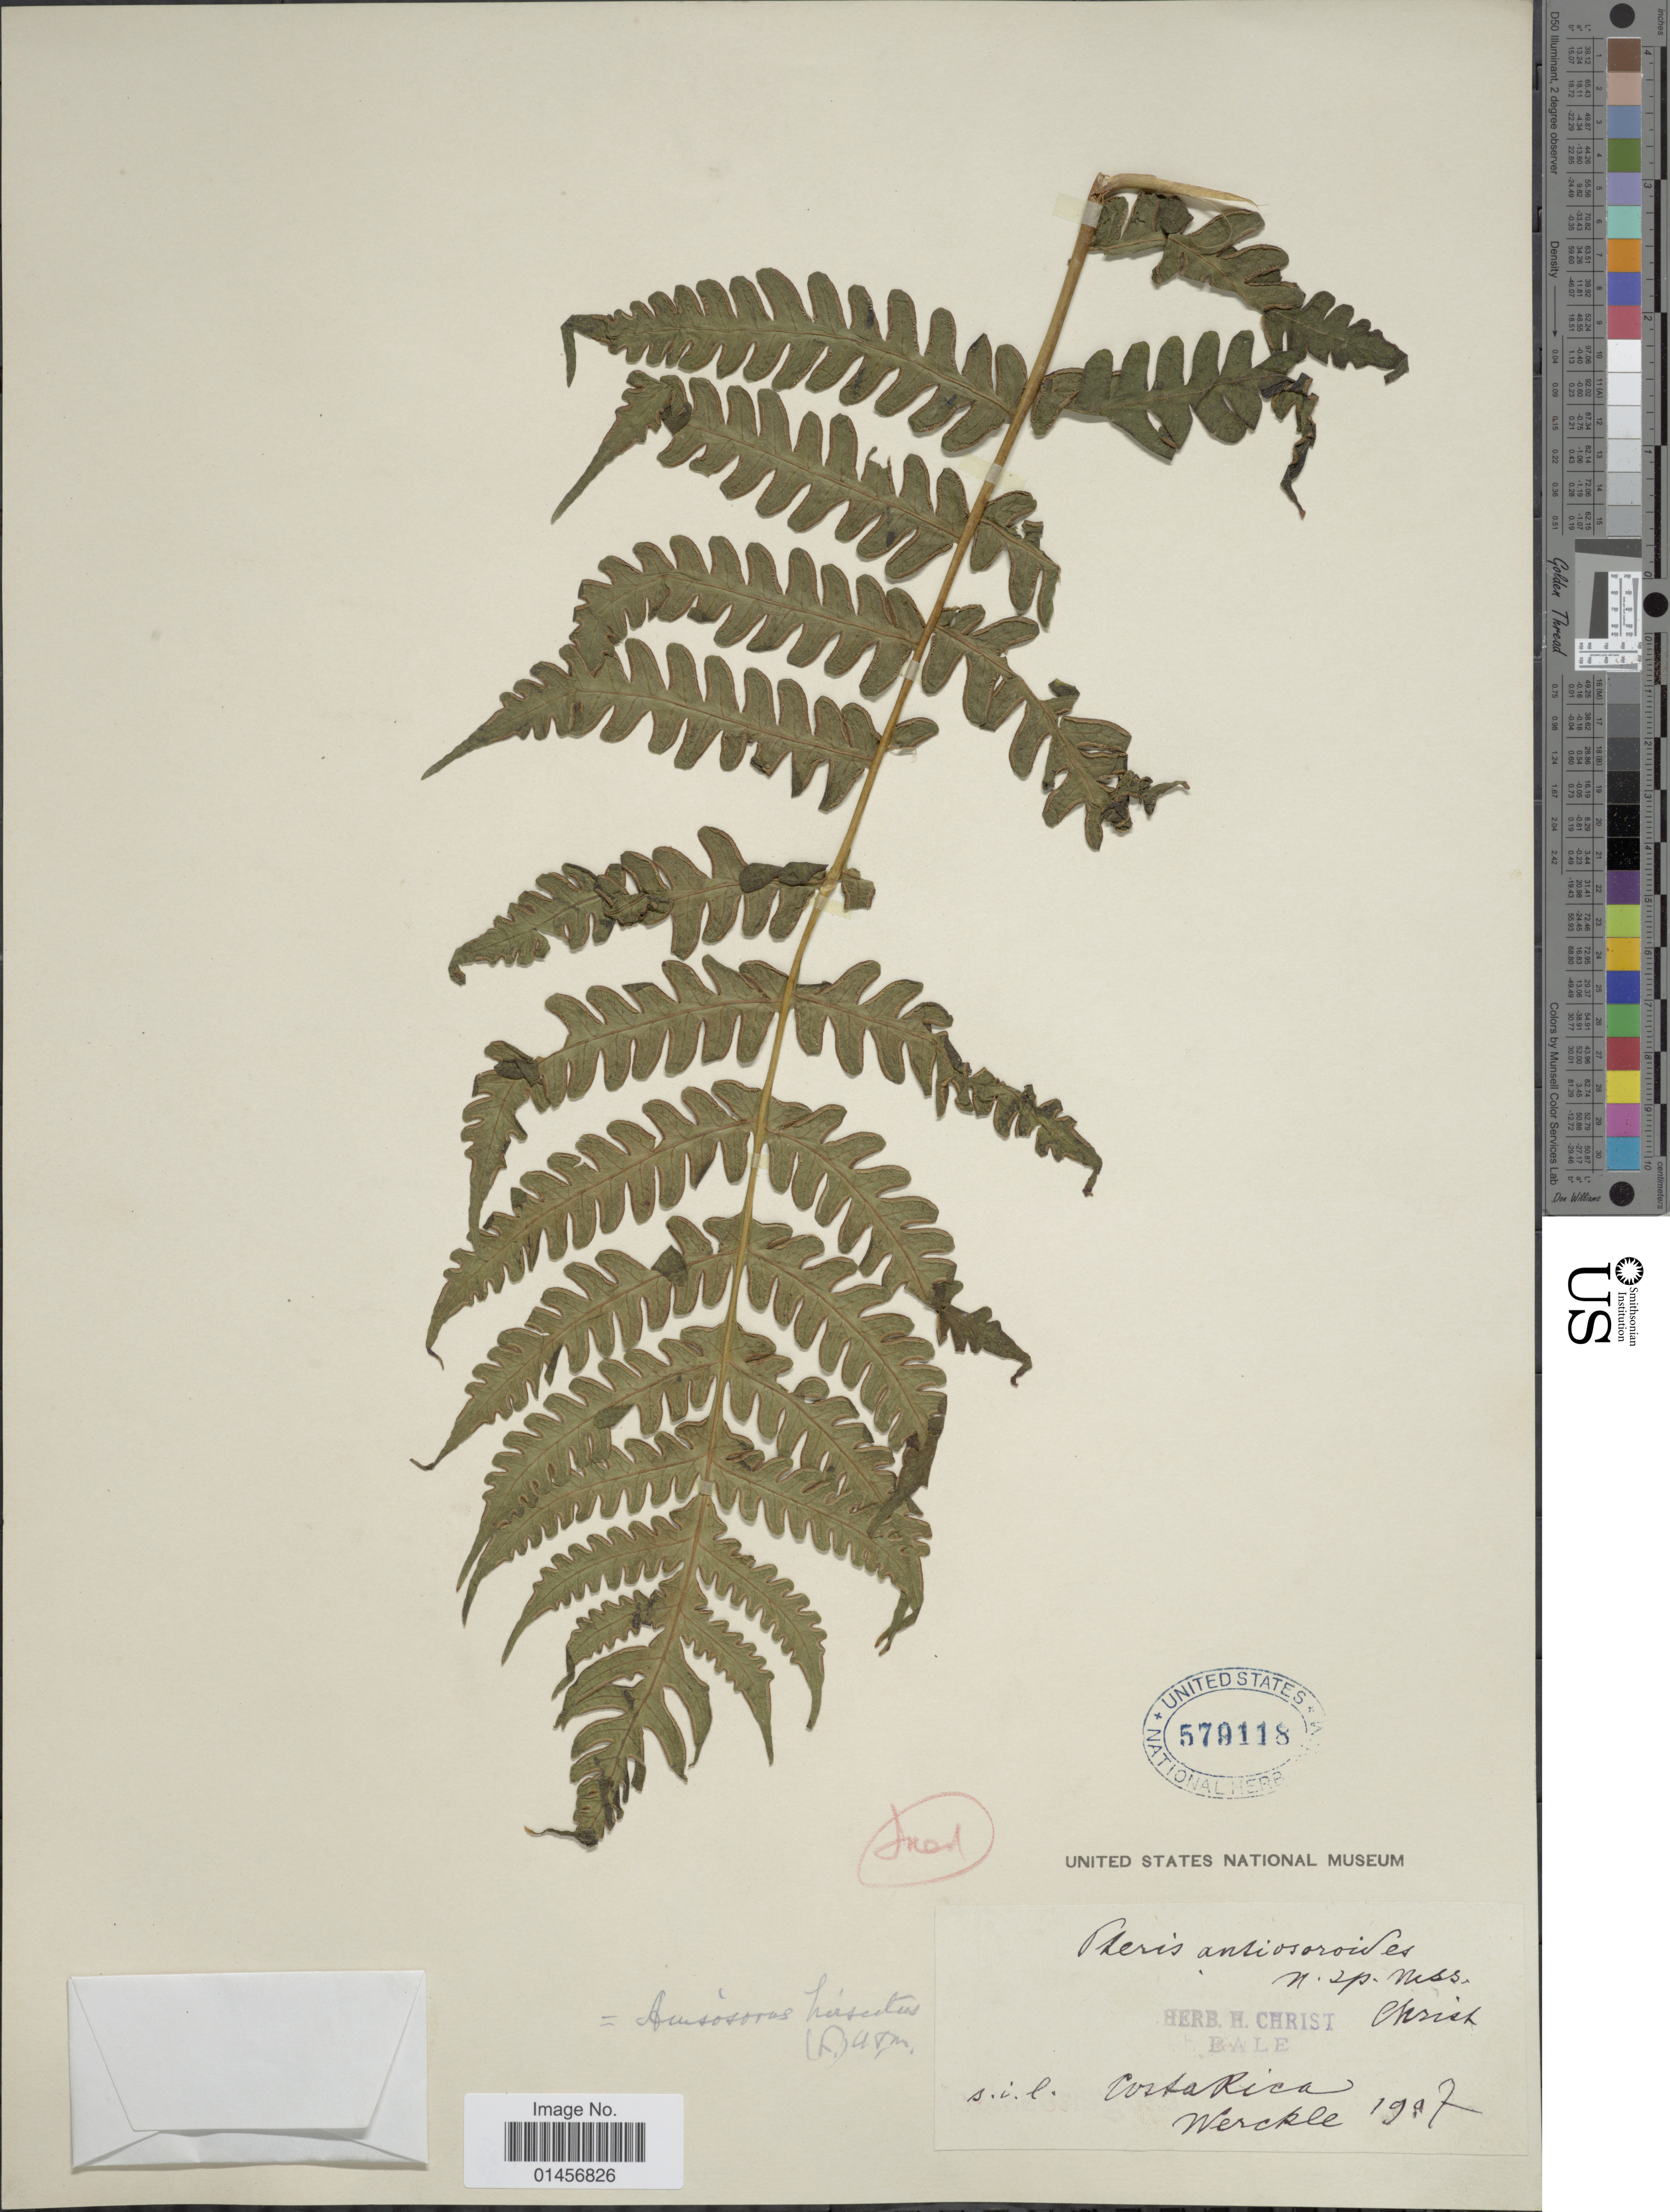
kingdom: Plantae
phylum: Tracheophyta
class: Polypodiopsida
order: Polypodiales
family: Lonchitidaceae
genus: Lonchitis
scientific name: Lonchitis hirsuta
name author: L.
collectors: Werckle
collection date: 1907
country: Costa Rica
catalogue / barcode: US 579118